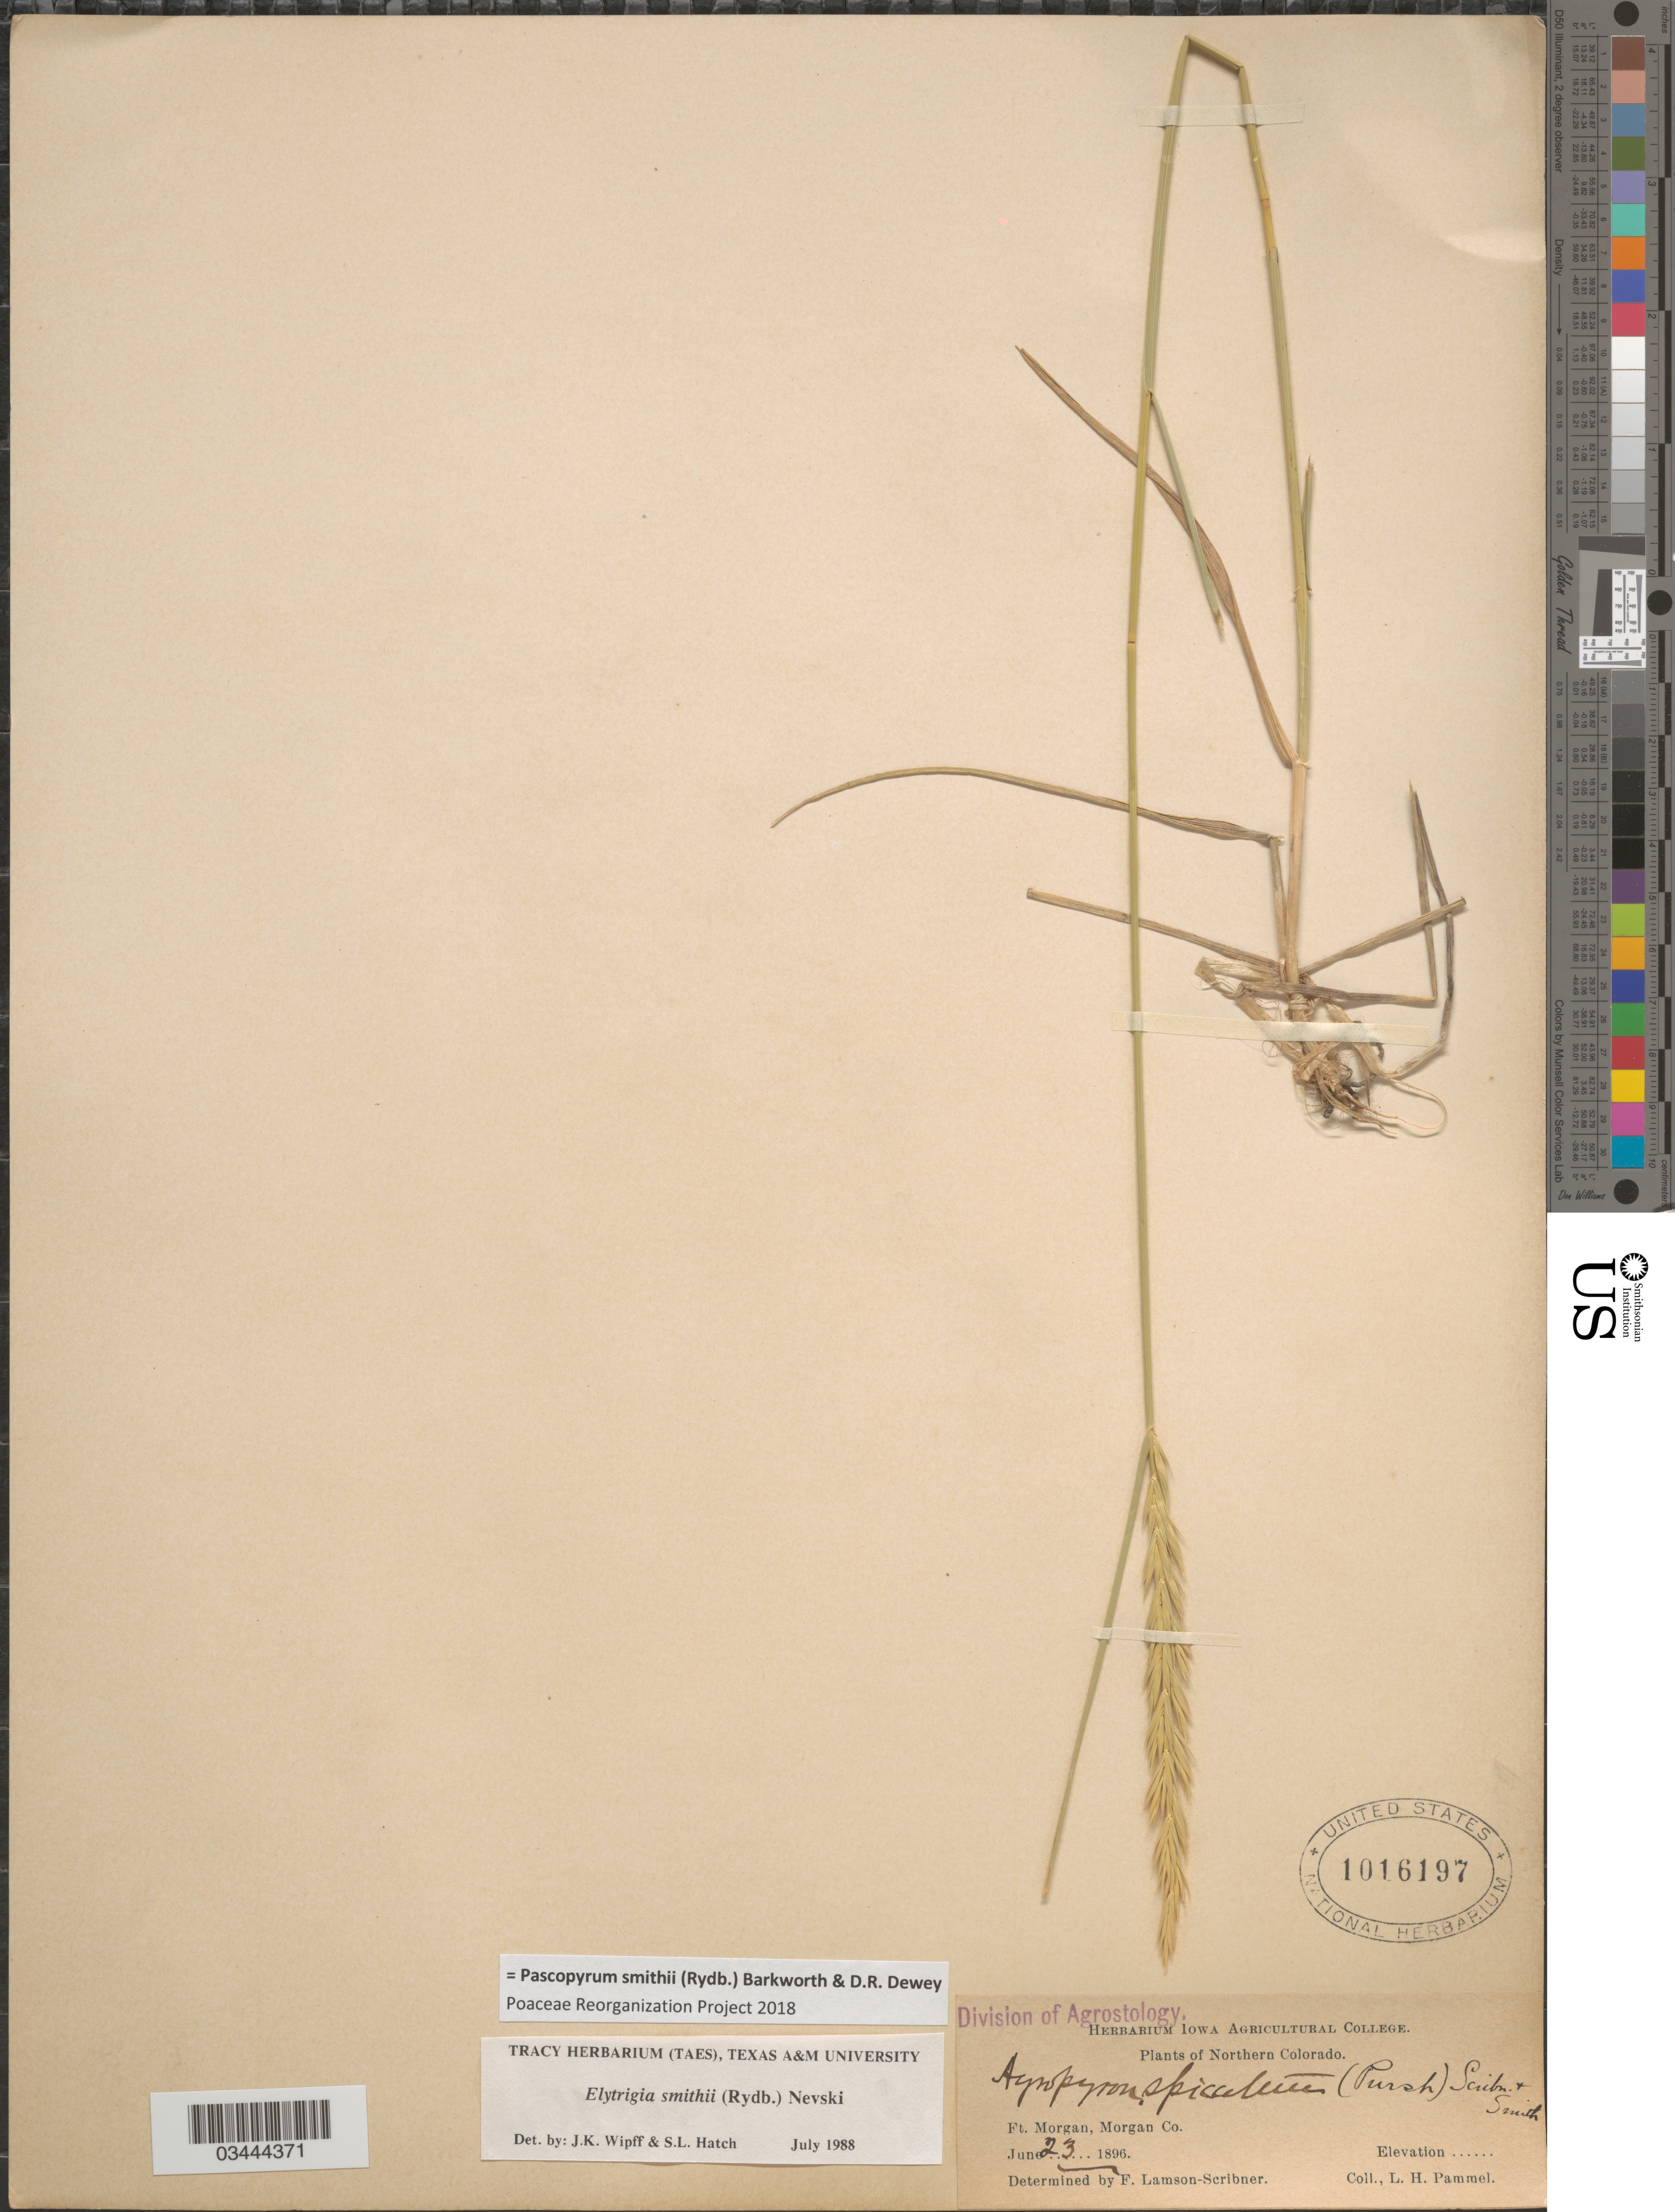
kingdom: Plantae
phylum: Tracheophyta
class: Liliopsida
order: Poales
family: Poaceae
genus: Pascopyrum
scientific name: Pascopyrum smithii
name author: (Rydb.) Barkworth & Dewey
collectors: L. Pammel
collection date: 1896-06-23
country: United States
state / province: Colorado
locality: Northern Colorado. Ft. Morgan, Morgan Co.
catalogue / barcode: US 1016197